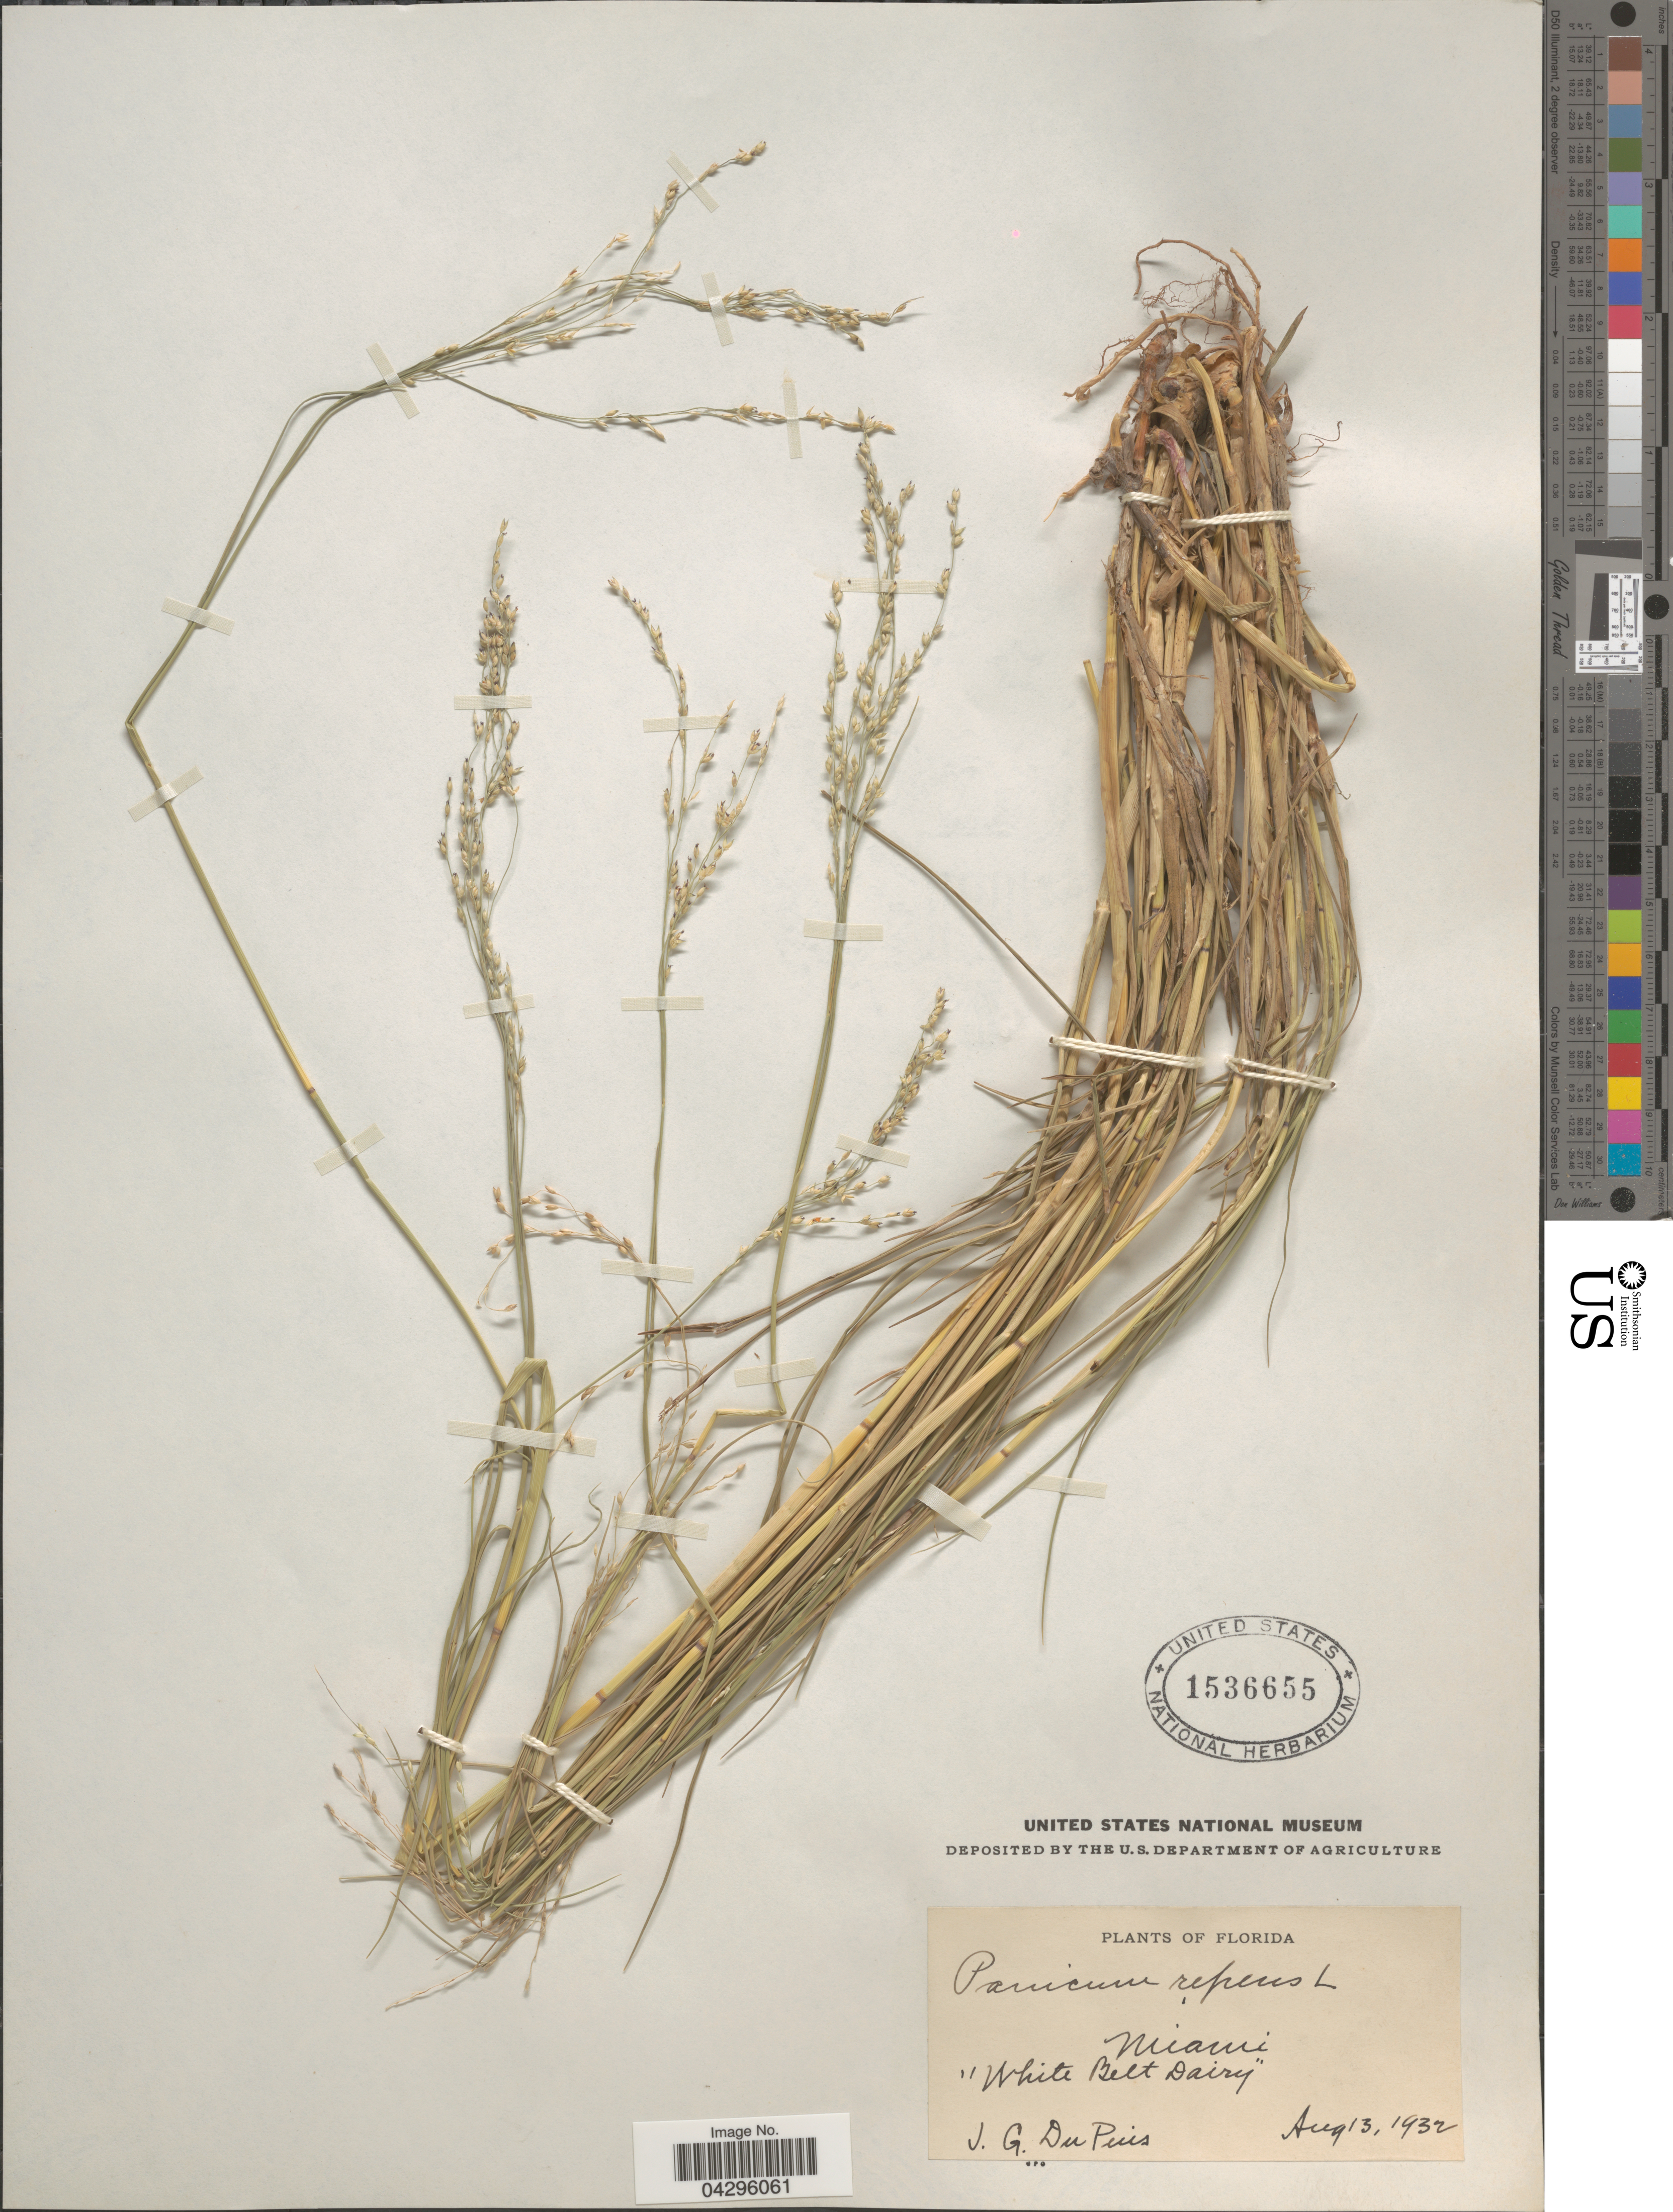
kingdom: Plantae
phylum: Tracheophyta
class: Liliopsida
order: Poales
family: Poaceae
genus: Panicum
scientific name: Panicum repens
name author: L.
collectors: J. Du Puis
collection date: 1932-08-13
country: United States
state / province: Florida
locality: Miami. "White Belt Dairy".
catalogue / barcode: US 1536655